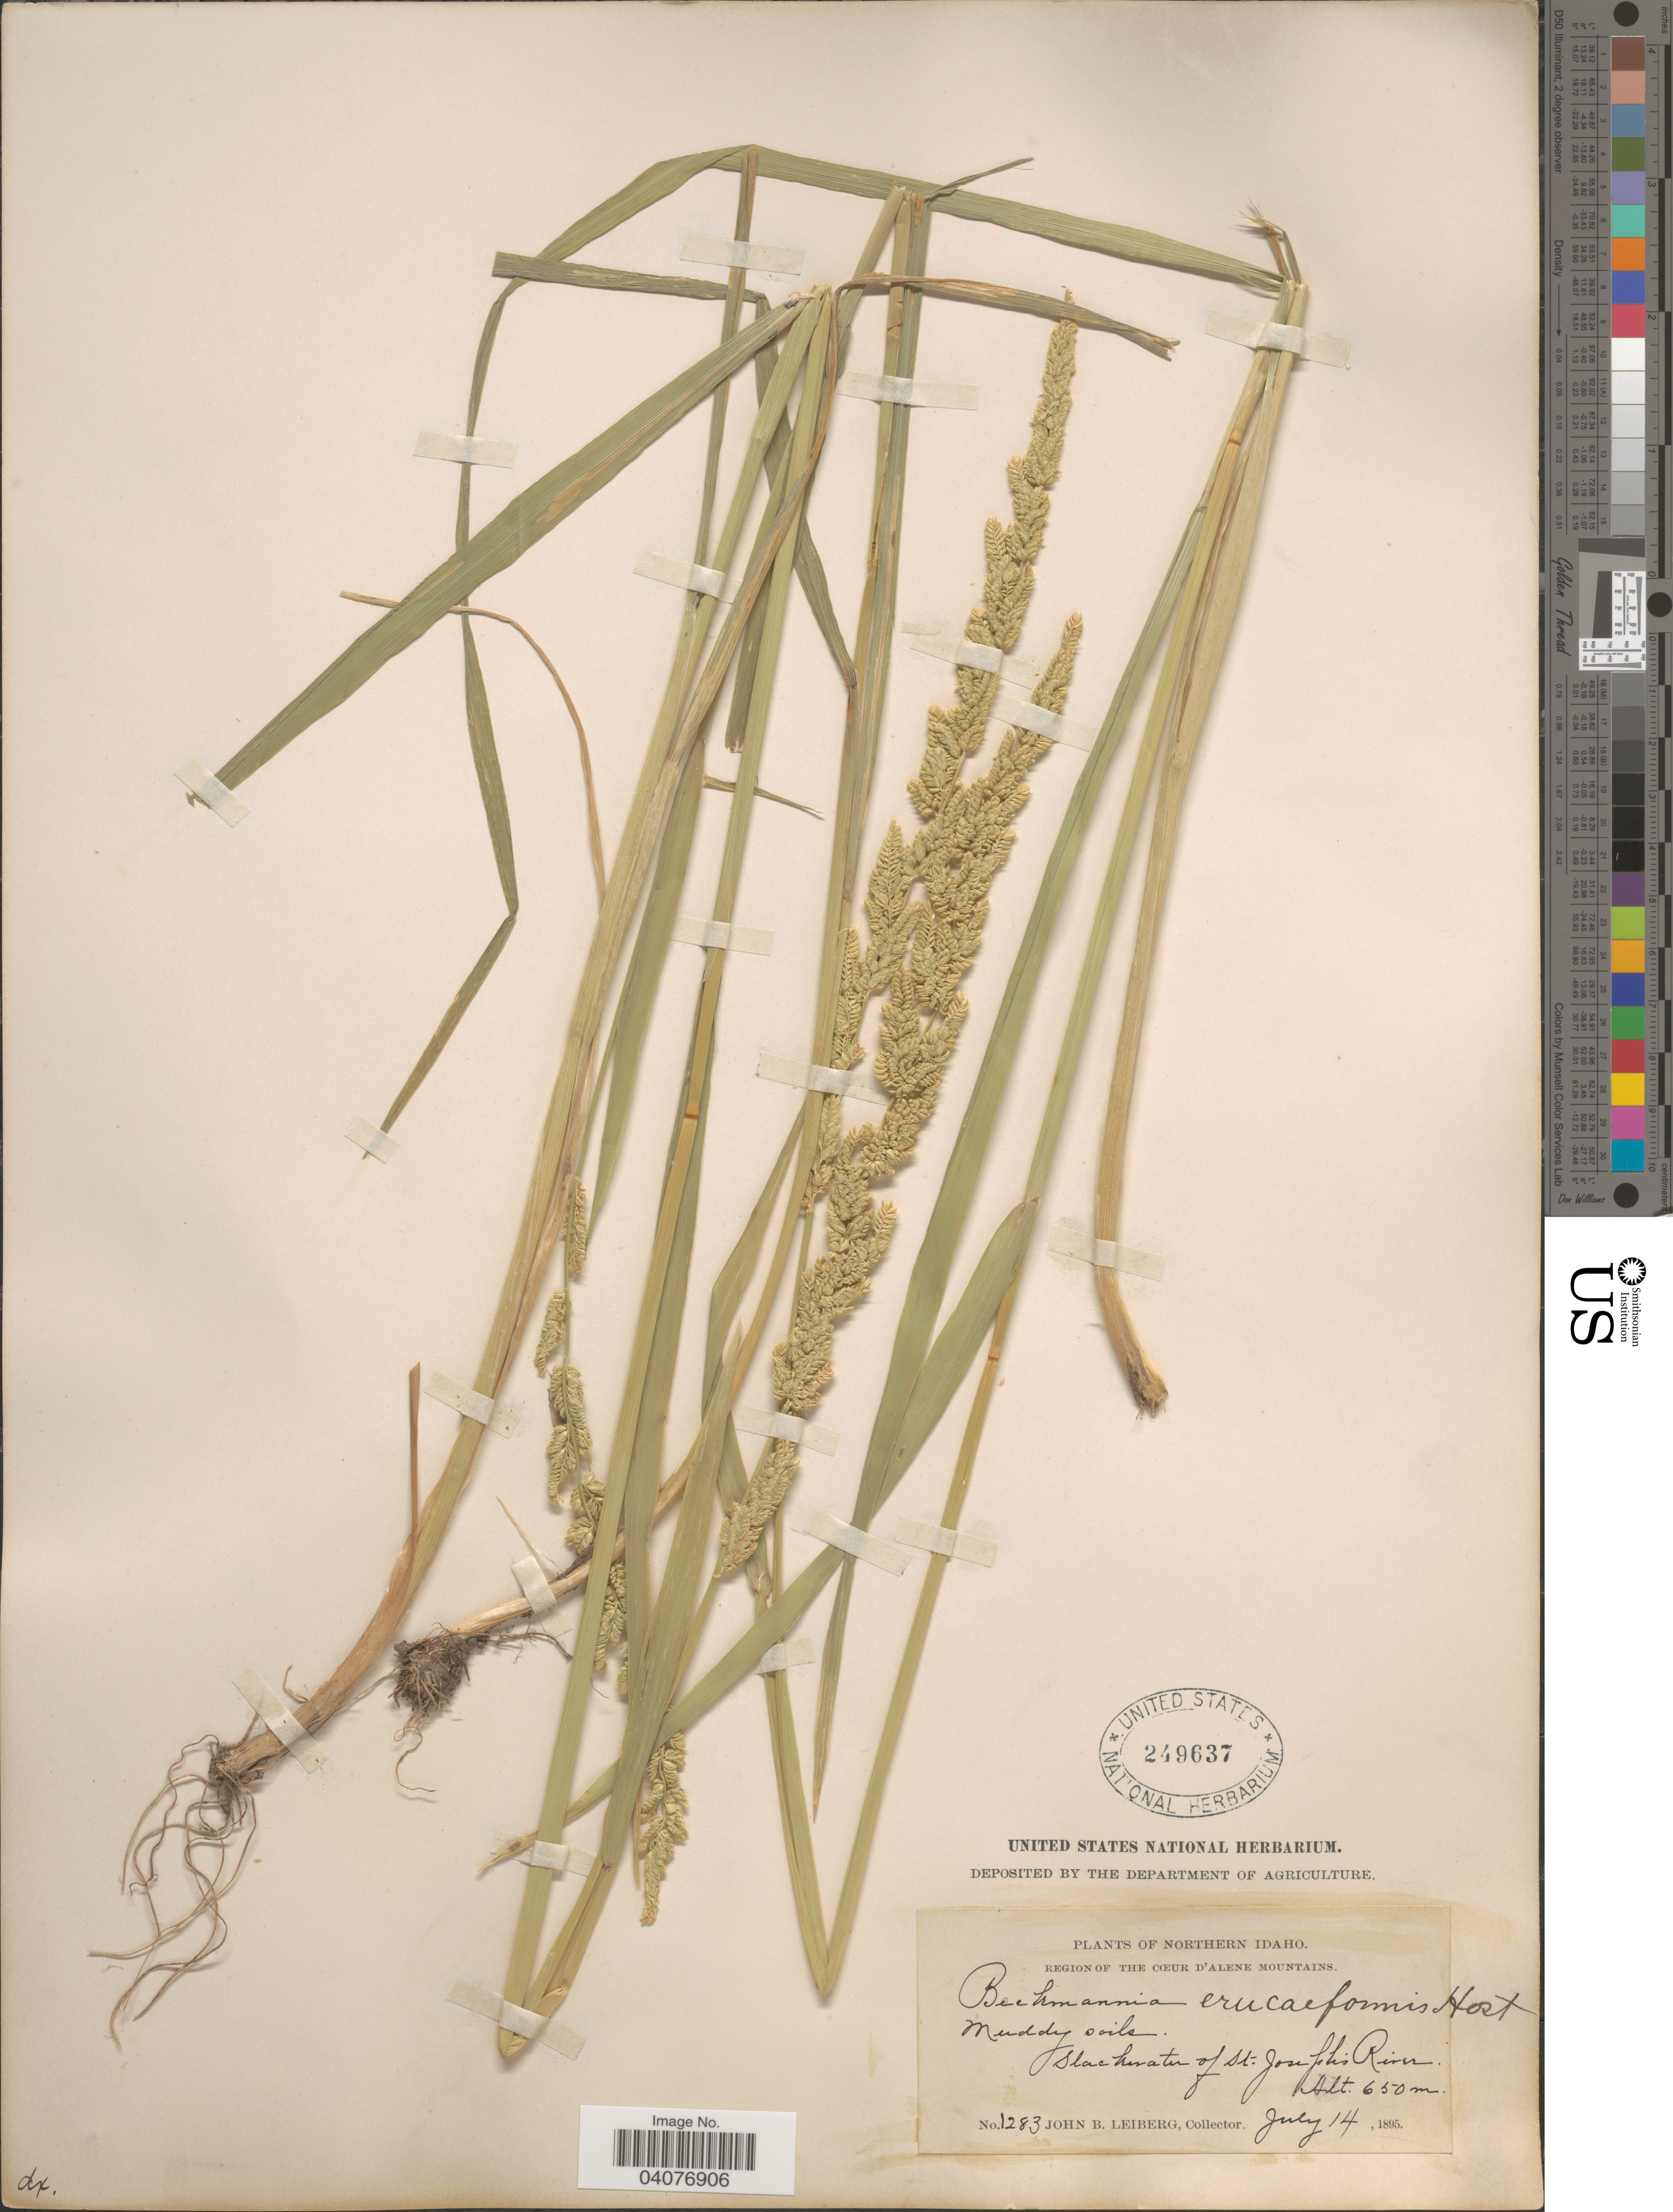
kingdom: Plantae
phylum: Tracheophyta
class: Liliopsida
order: Poales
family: Poaceae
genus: Beckmannia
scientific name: Beckmannia syzigachne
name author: (Steud.) Fernald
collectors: J. B. Leiberg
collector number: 1283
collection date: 1895-07-14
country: United States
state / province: Idaho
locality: Northern Idaho. Region of The Cœur D'Alene Mountains. Muddy soils. Slackwater of St. Joseph's River.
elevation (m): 650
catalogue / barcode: US 249637